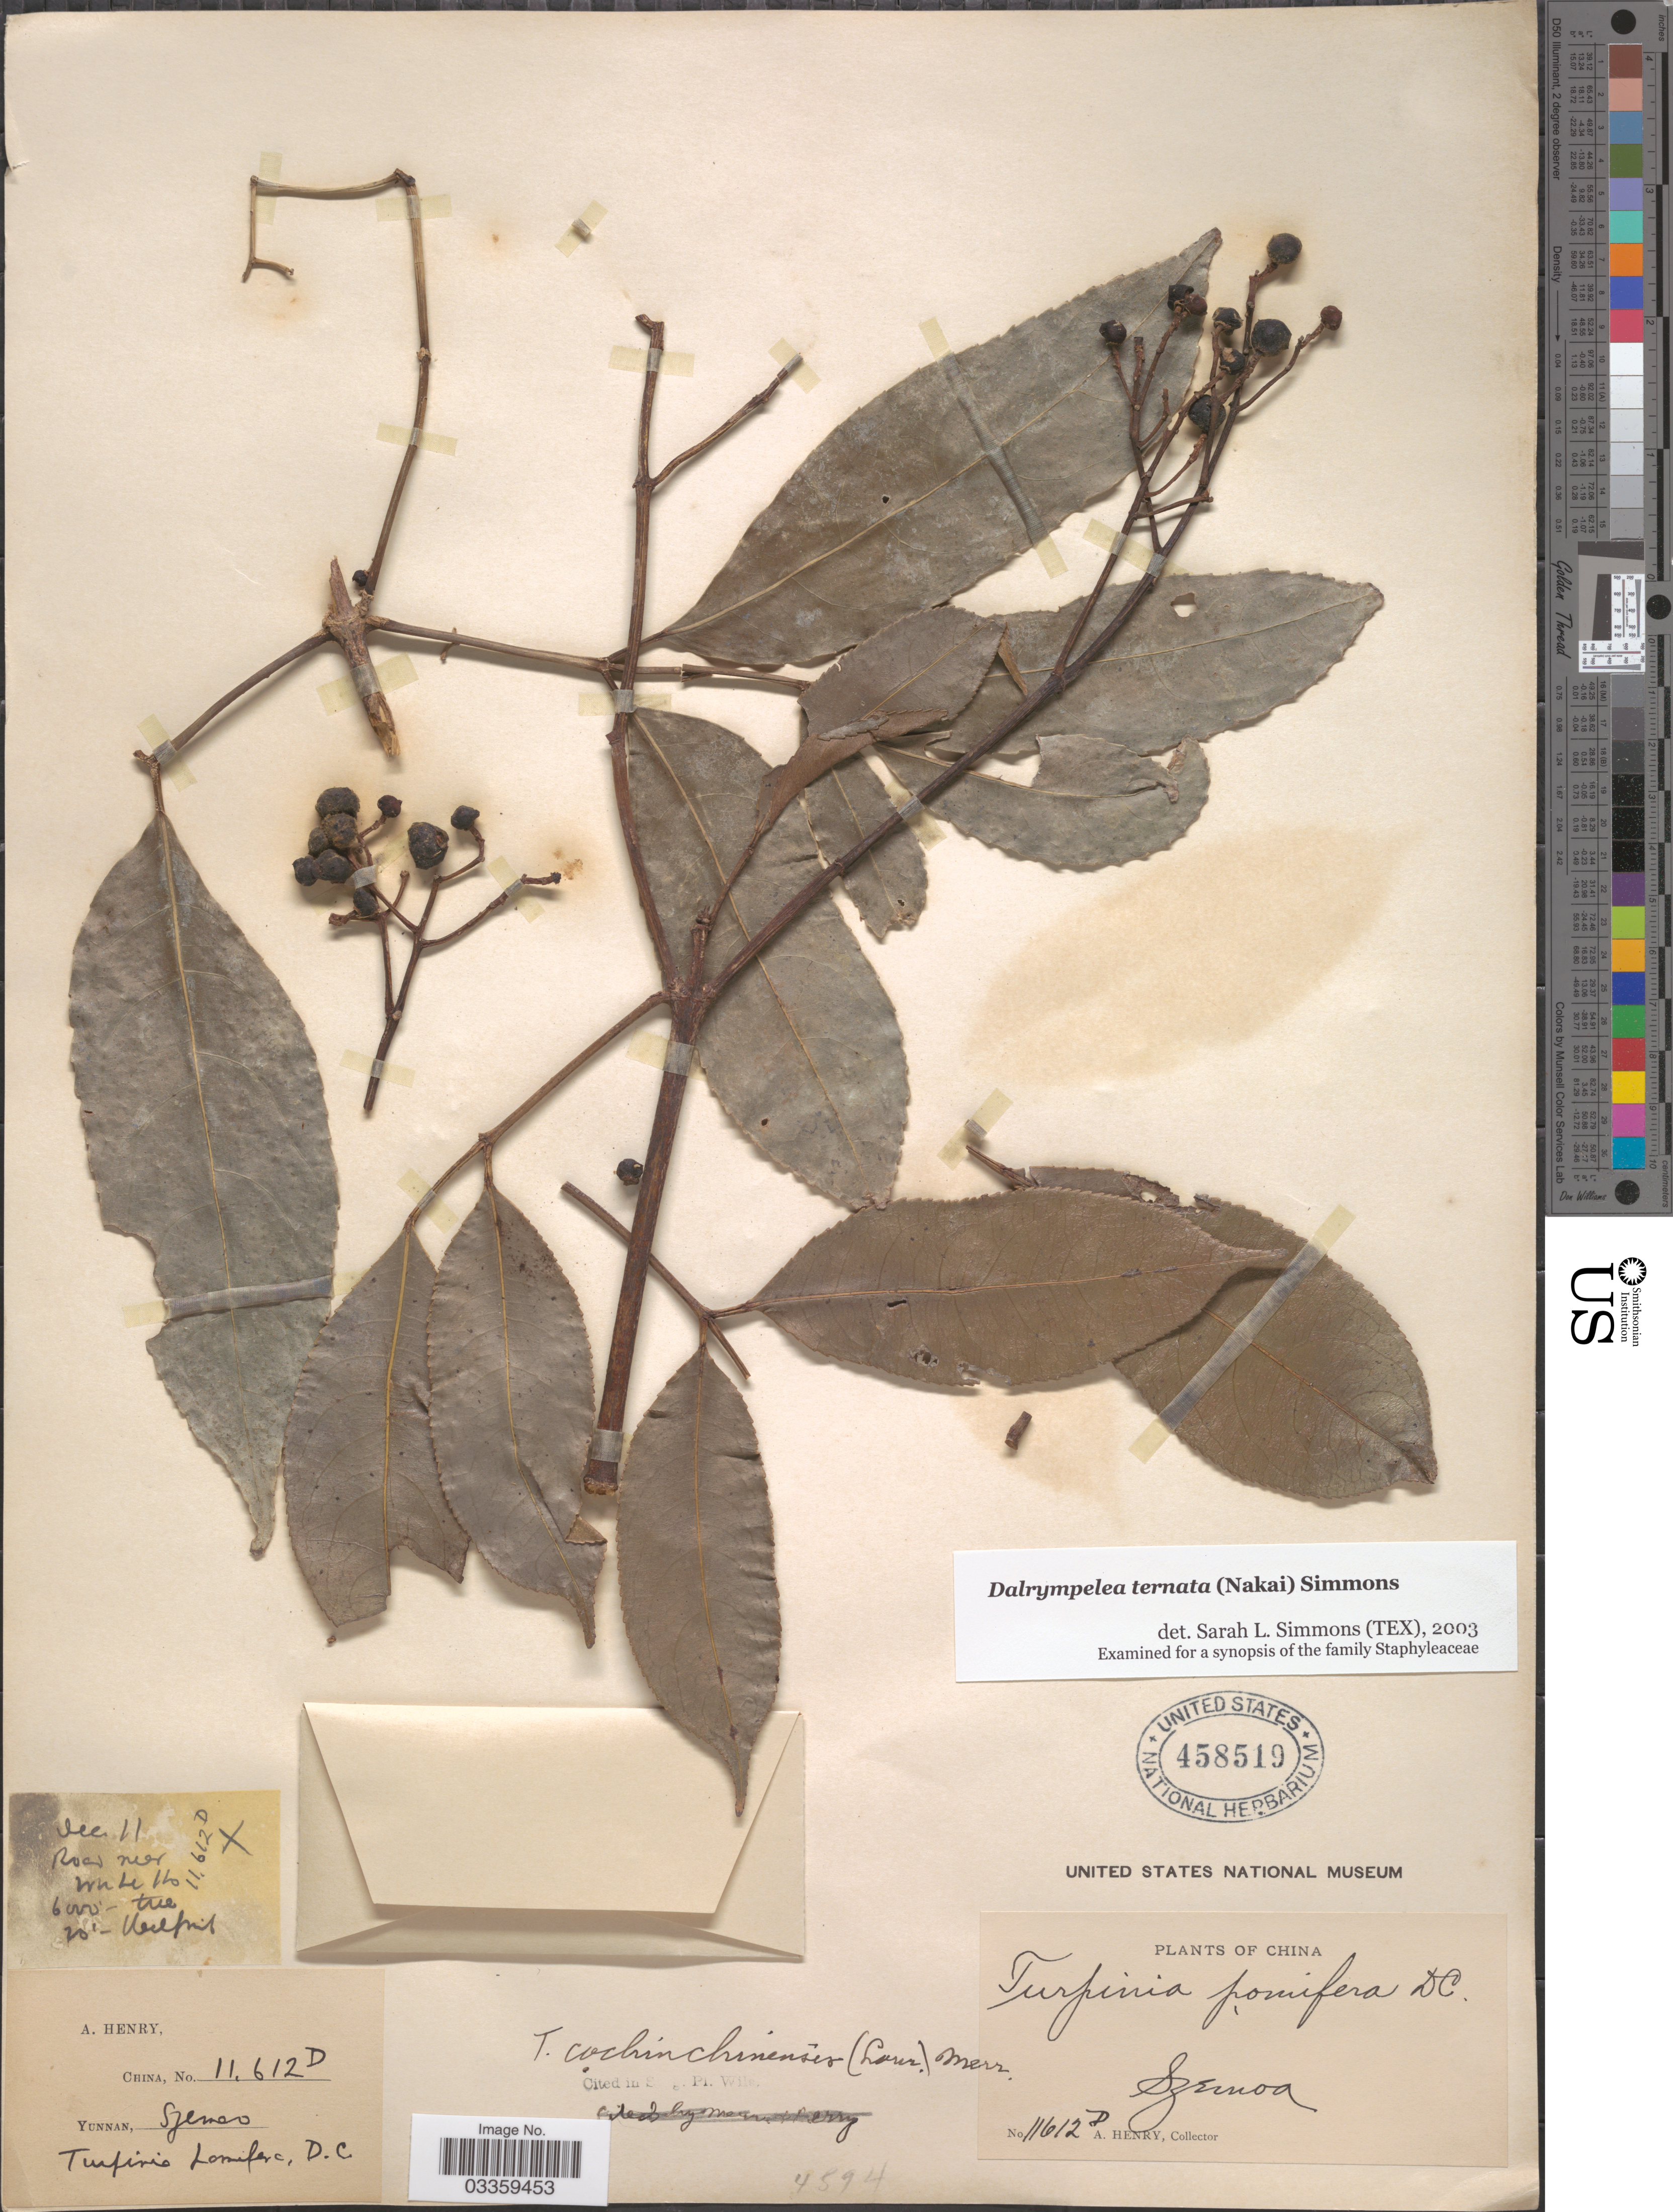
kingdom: Plantae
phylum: Tracheophyta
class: Magnoliopsida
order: Crossosomatales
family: Staphyleaceae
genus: Turpinia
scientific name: Turpinia ternata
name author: Nakai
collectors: A. Henry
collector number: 11612 S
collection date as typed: Transcribed d/m/y: /12/11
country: China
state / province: Yunnan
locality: Szemoa.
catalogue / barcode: US 458519